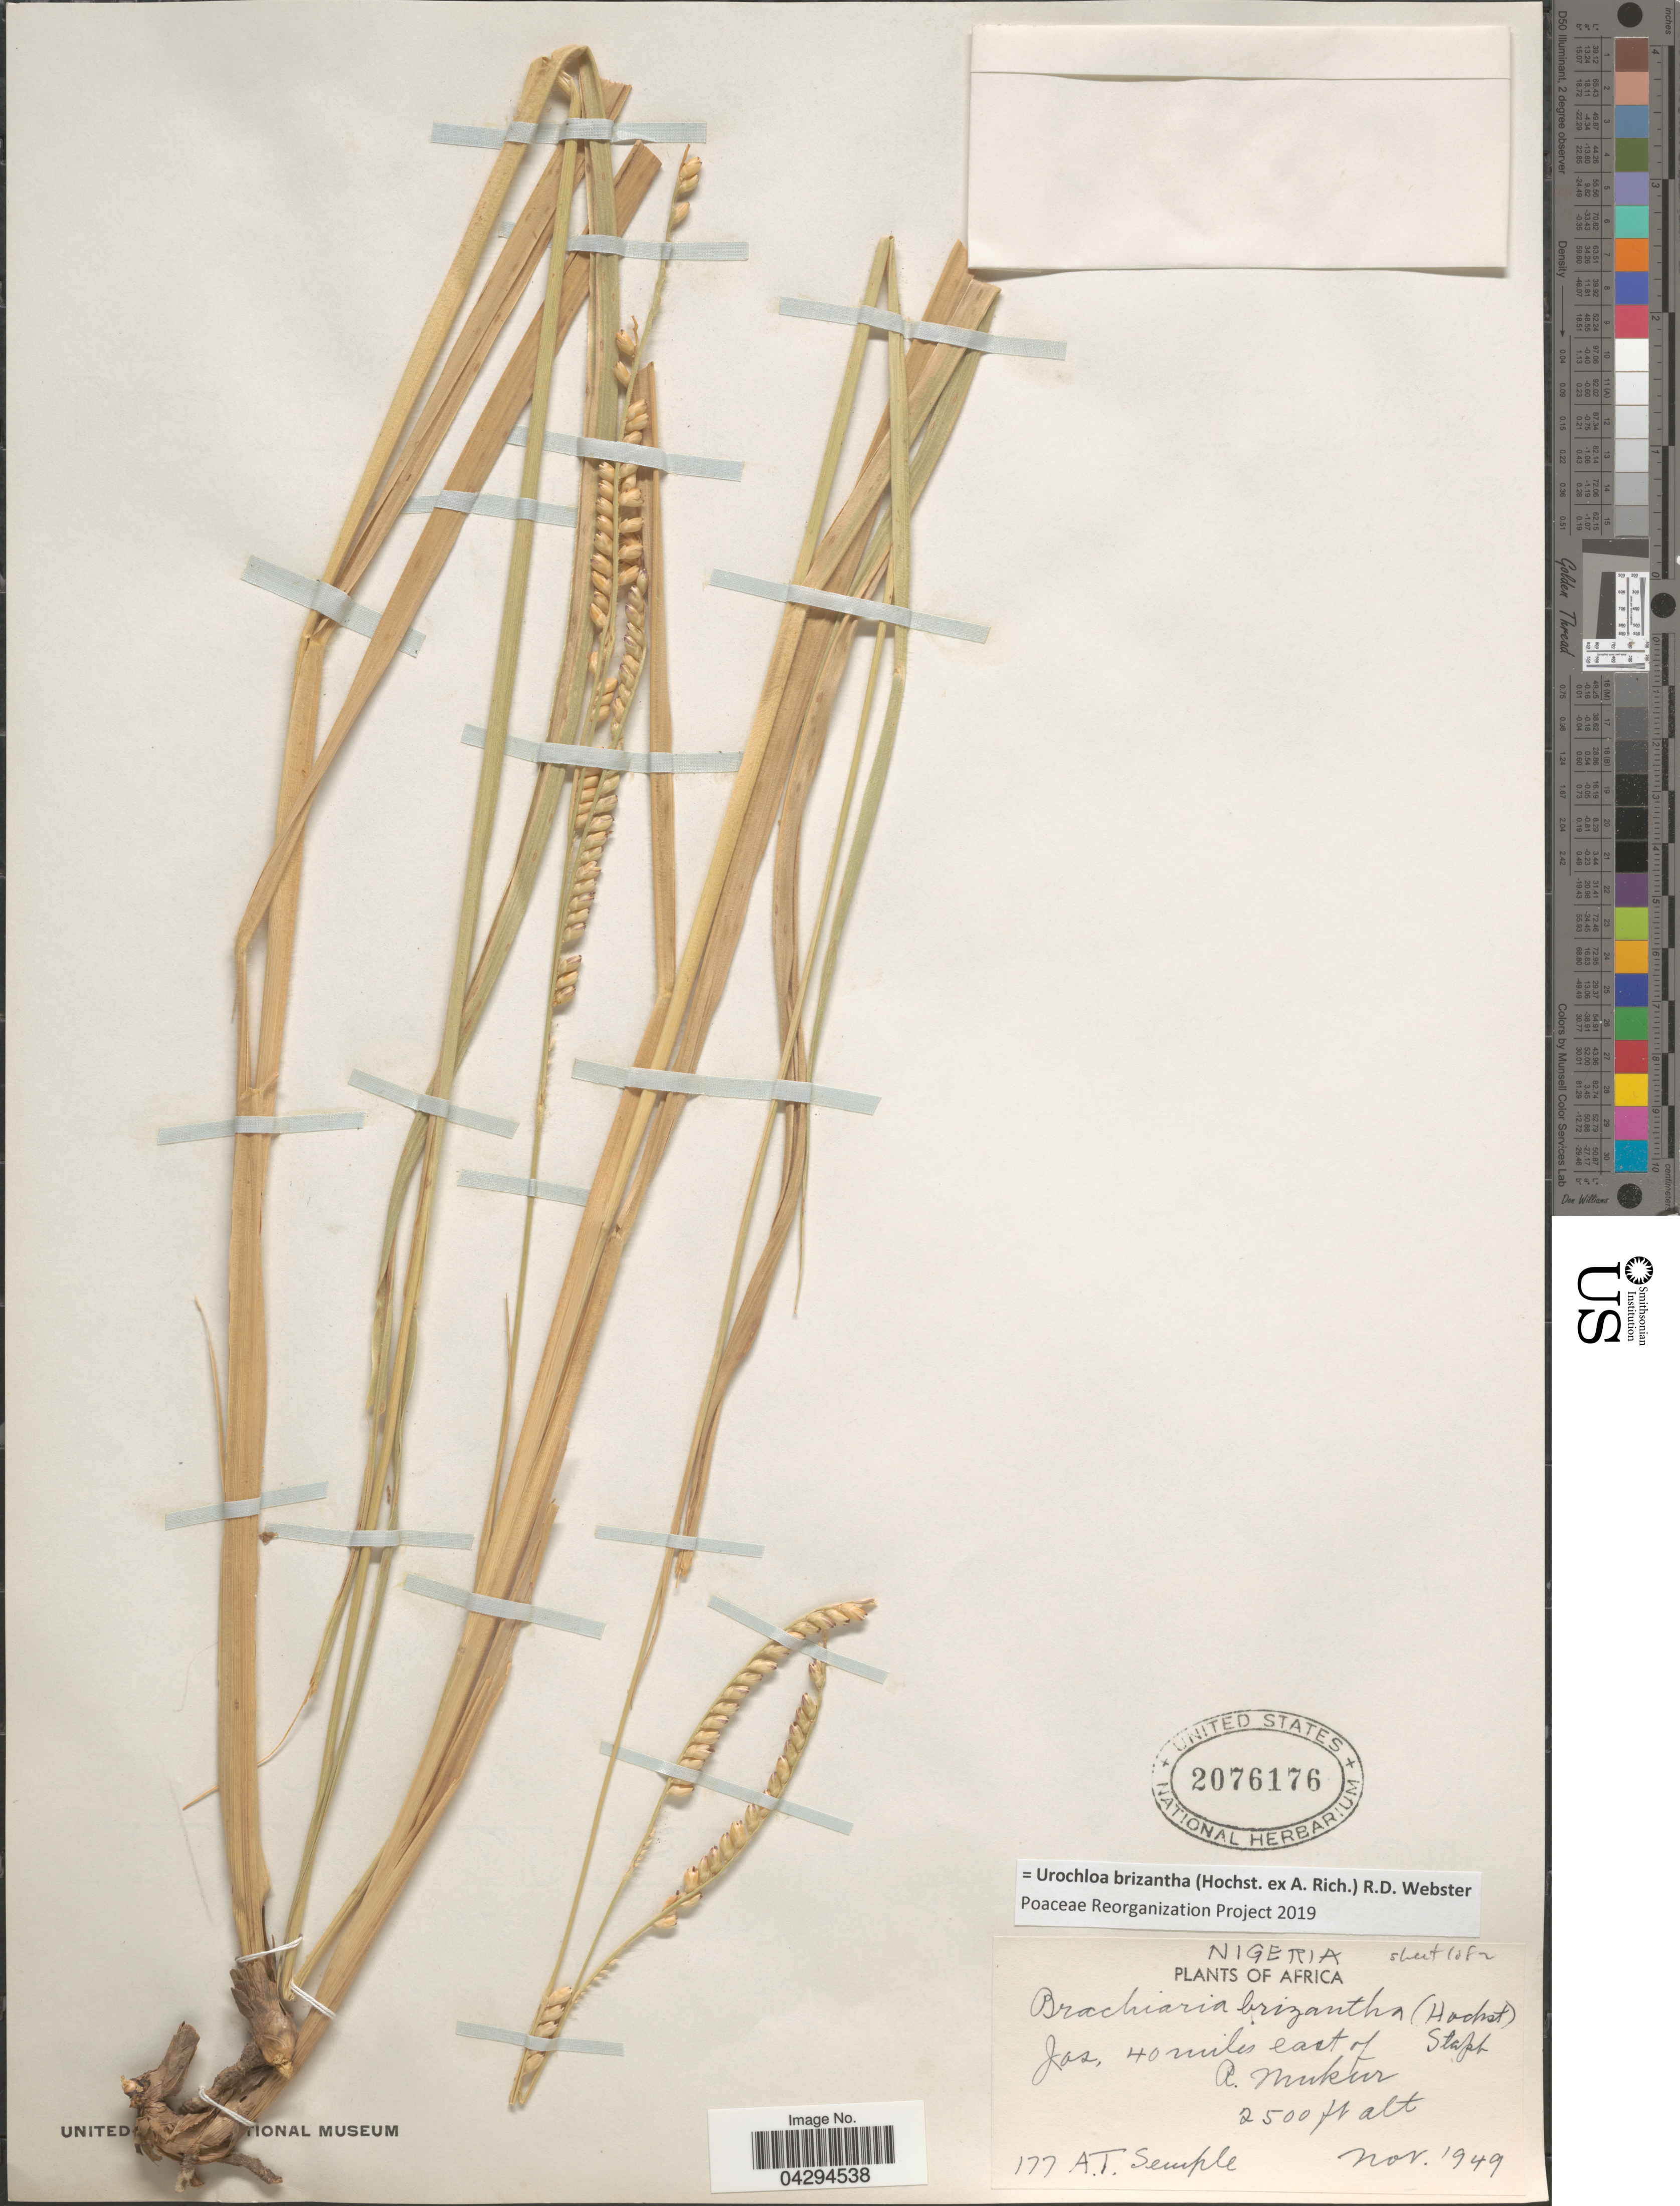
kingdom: Plantae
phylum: Tracheophyta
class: Liliopsida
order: Poales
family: Poaceae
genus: Urochloa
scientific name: Urochloa brizantha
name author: (Hochst. ex A. Rich.) R.D. Webster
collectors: A. Semple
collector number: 177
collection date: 1949-11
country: Nigeria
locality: Jos, 40 miles east of R. Mukur.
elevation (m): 762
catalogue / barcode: US 2076176